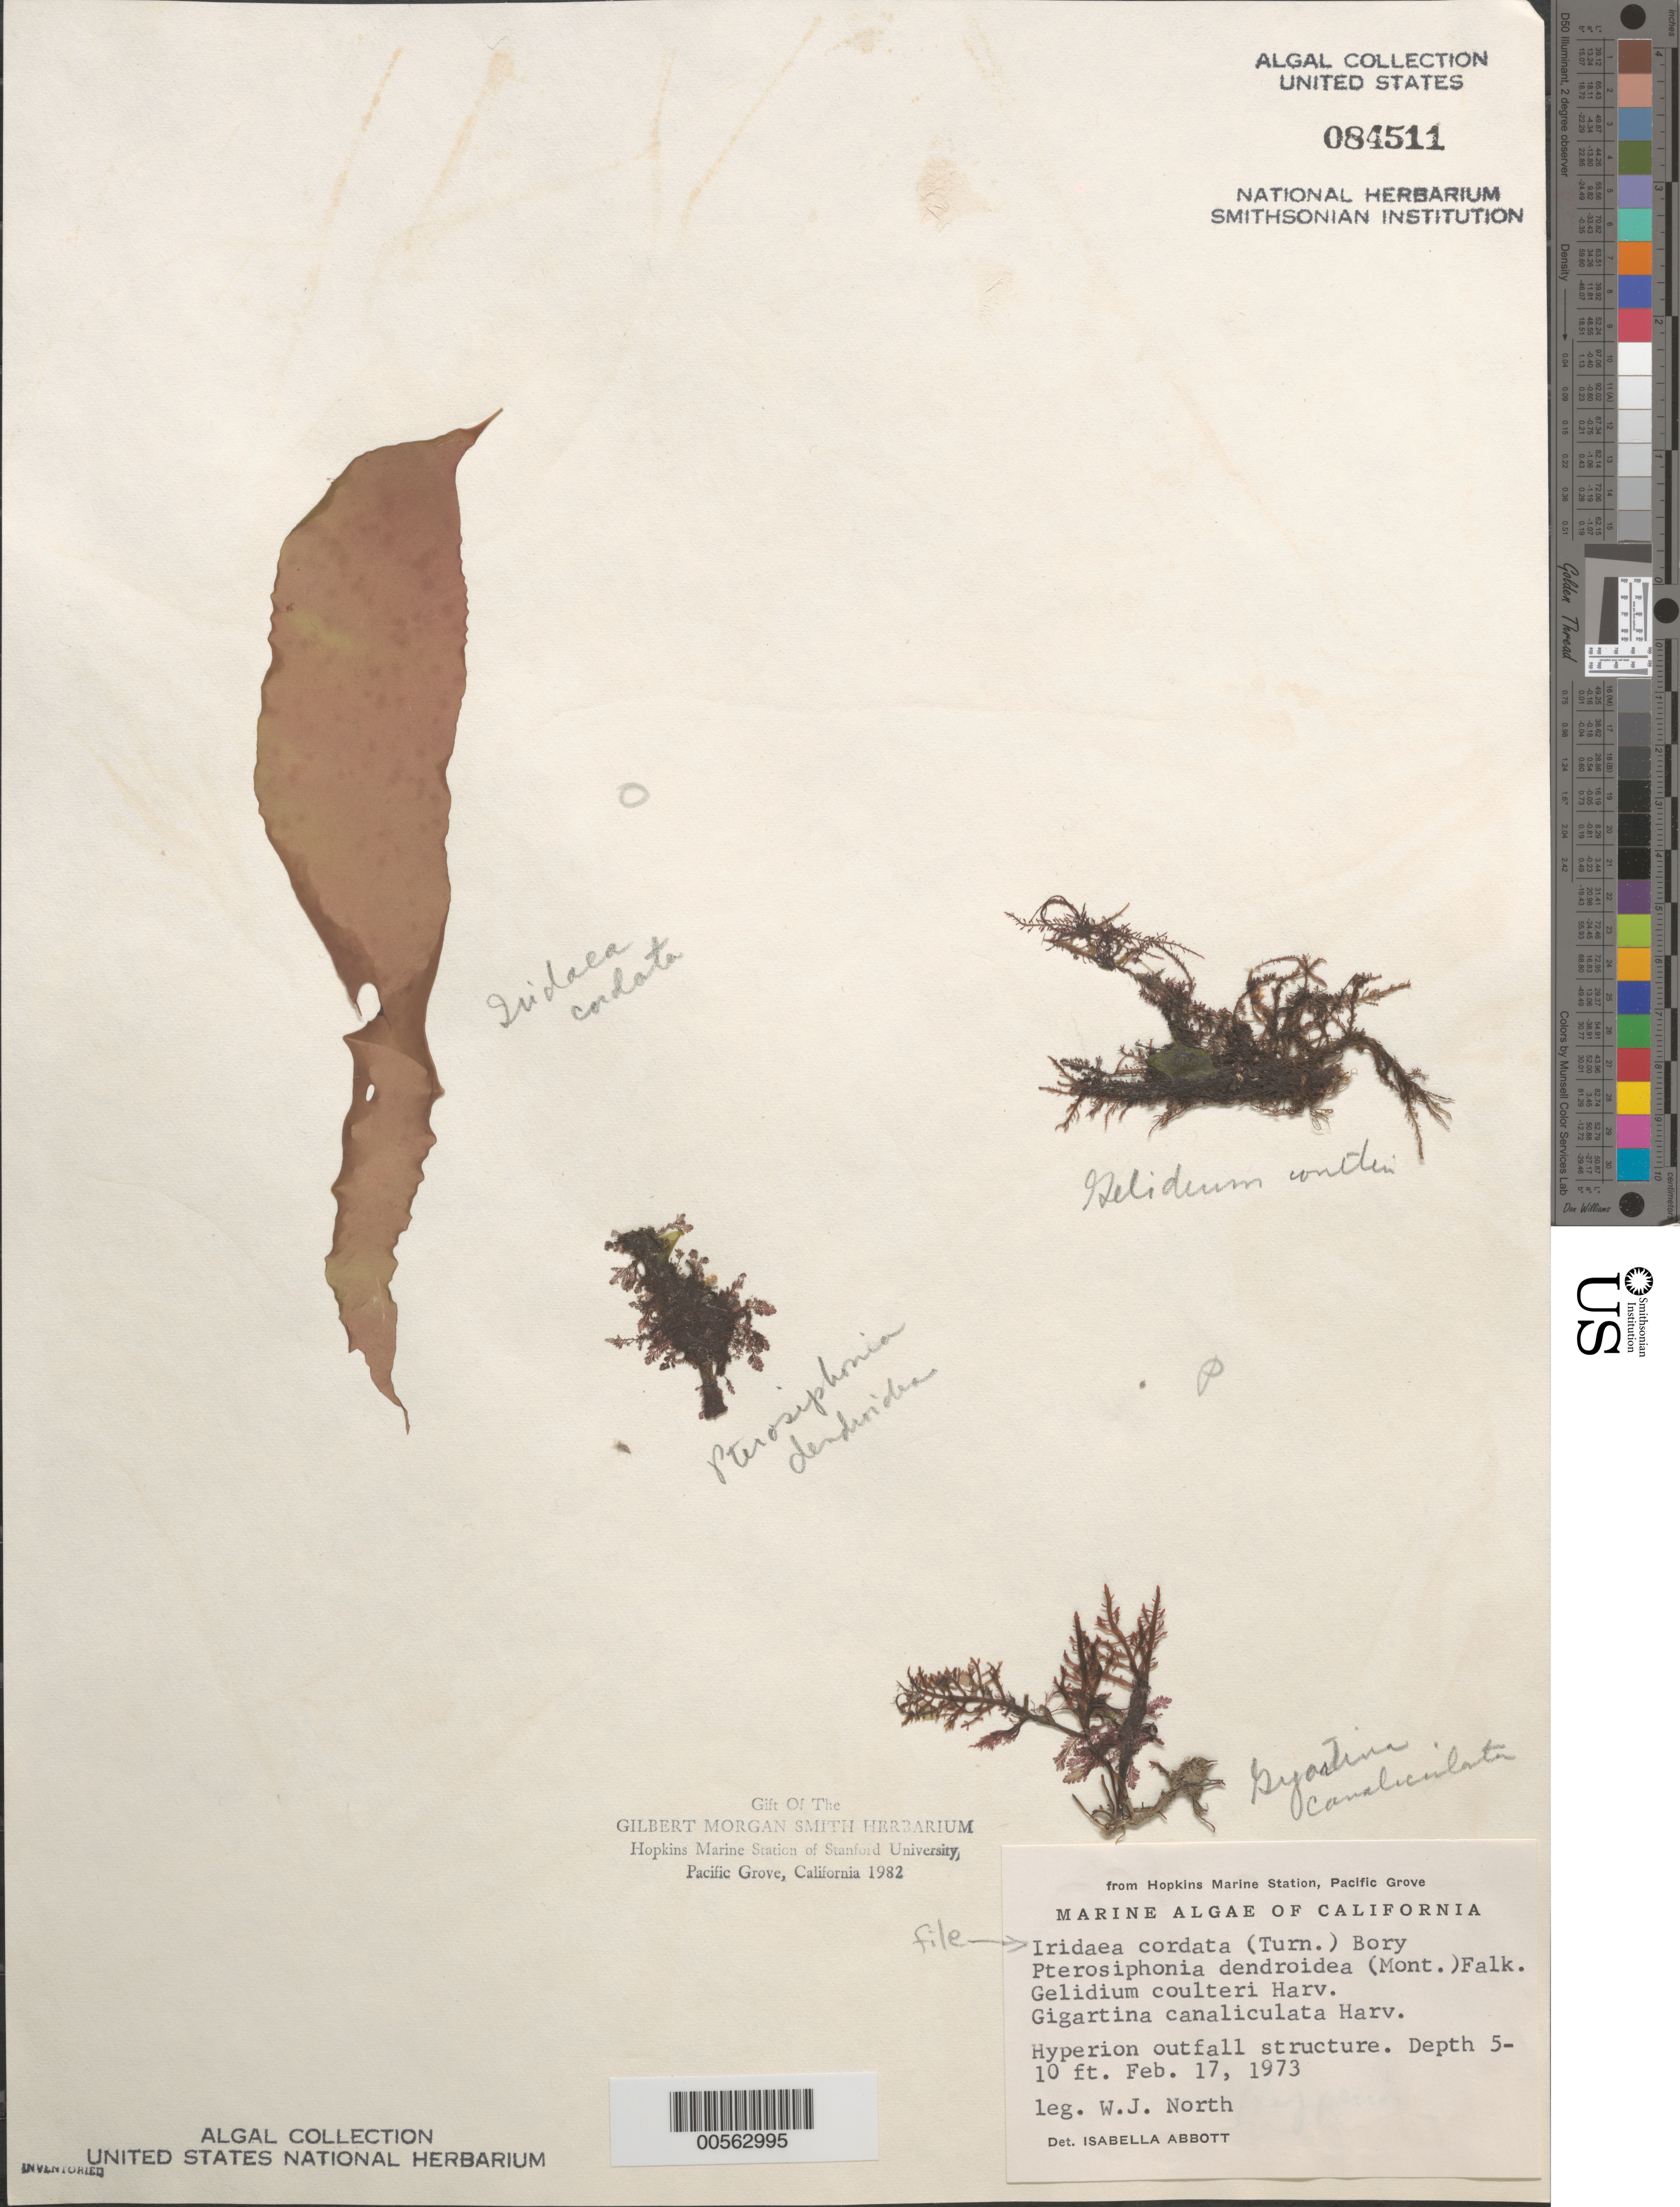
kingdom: Plantae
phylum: Rhodophyta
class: Florideophyceae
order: Gigartinales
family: Gigartinaceae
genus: Iridaea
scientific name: Iridaea cordata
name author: (Turner) Bory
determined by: Abbott, Isabella A.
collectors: W. North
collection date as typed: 17 Feb 1973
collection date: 1973-02-17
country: United States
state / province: California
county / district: Los Angeles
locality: Hyperion Outfall structure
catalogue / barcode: US 84511